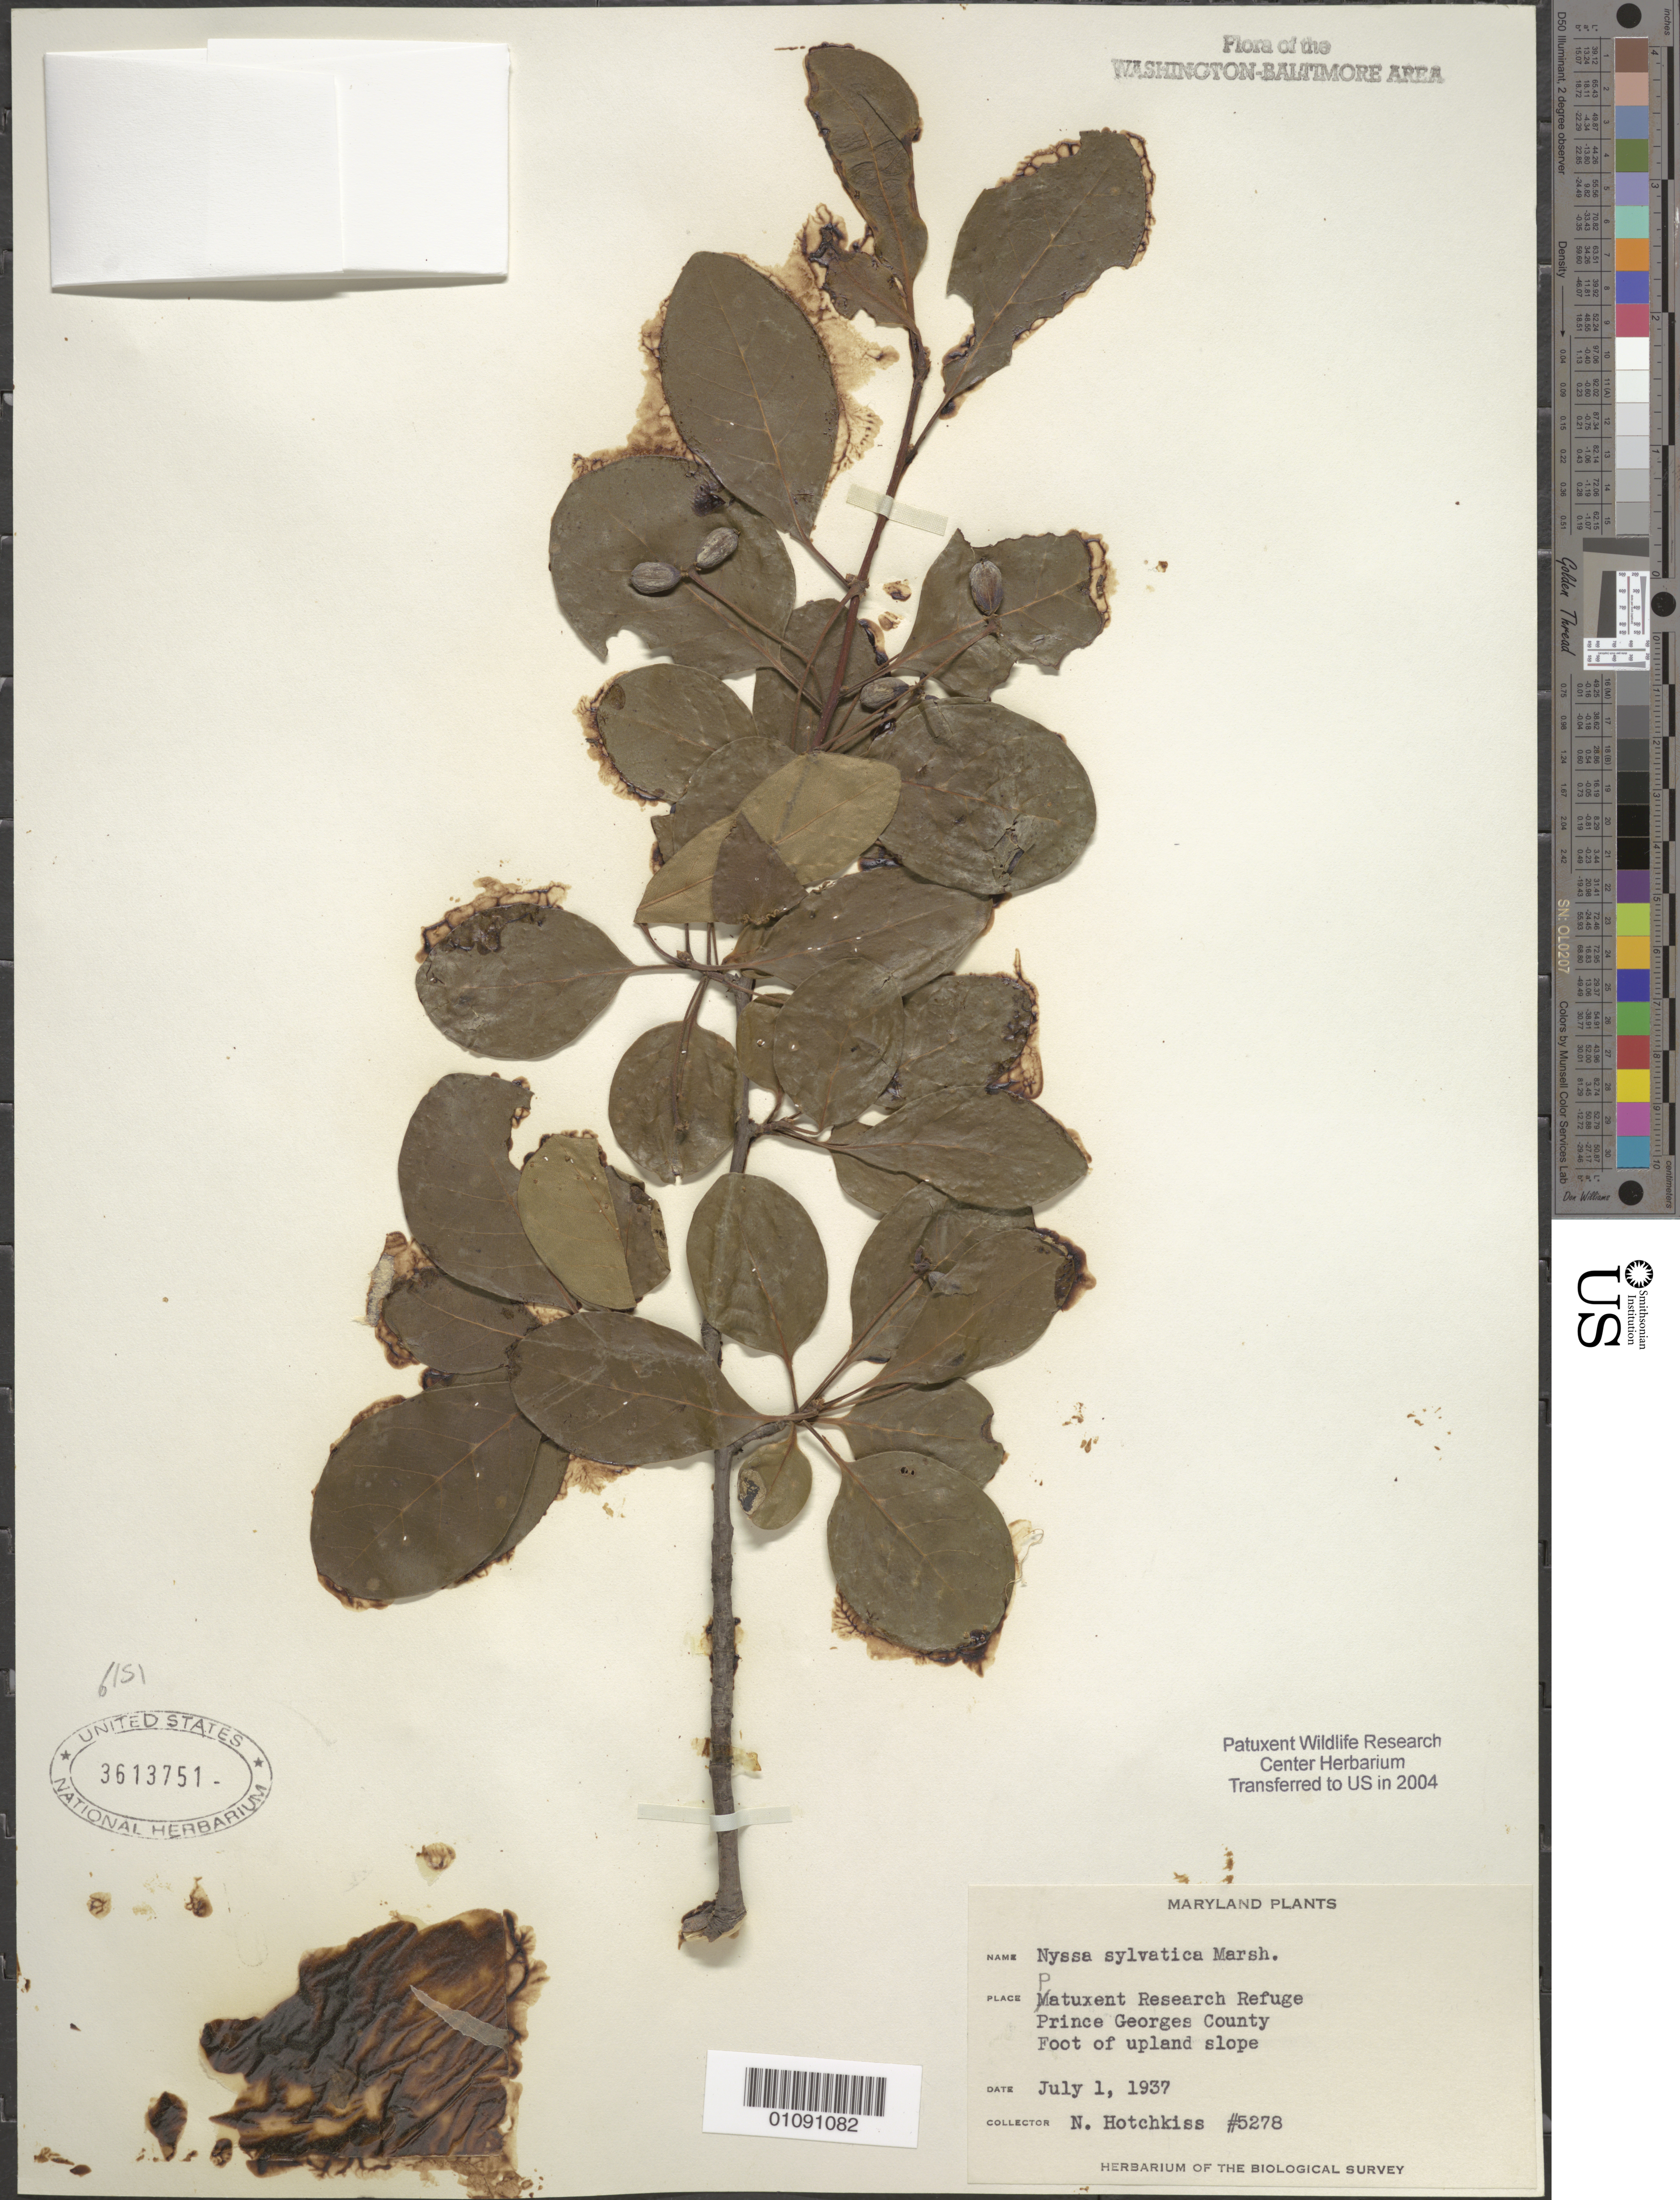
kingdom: Plantae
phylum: Tracheophyta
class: Magnoliopsida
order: Cornales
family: Nyssaceae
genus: Nyssa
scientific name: Nyssa sylvatica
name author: Marshall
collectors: N. Hotchkiss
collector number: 5278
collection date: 1937-07-01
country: United States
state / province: Maryland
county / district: Prince George's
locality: Patuxent Wildlife Refuge.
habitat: Foot of upland slope.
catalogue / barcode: US 3613751